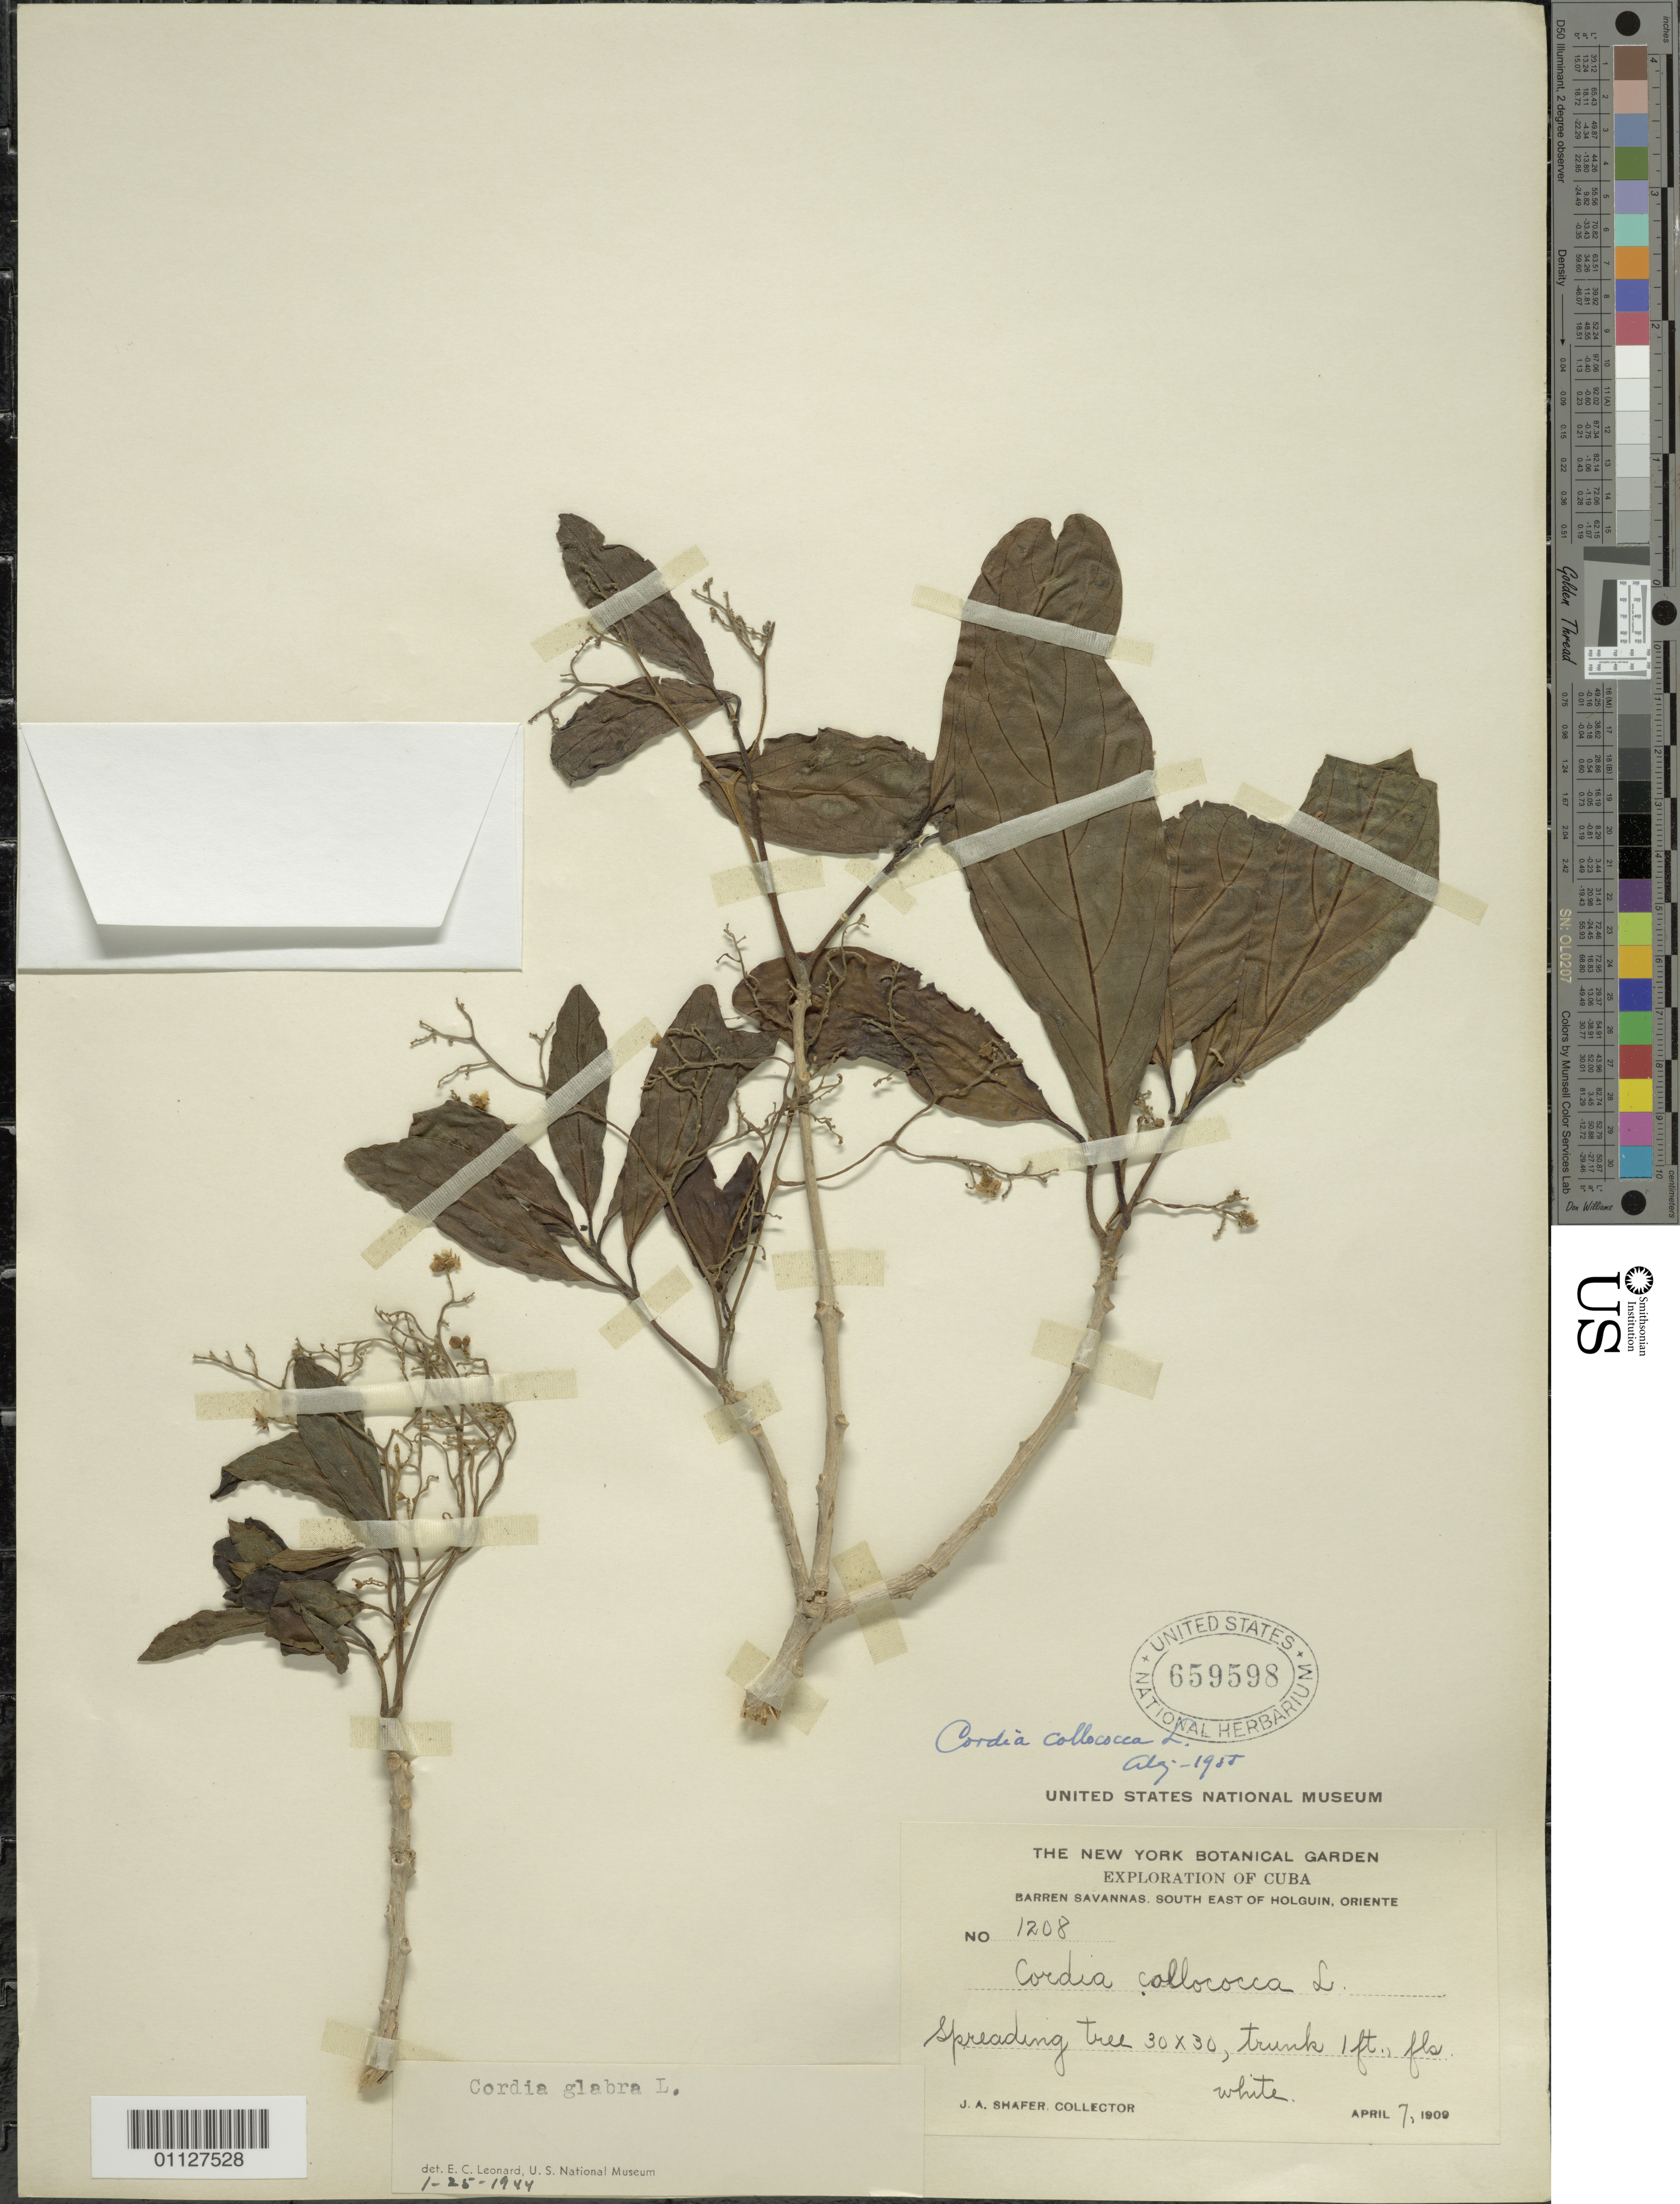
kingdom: Plantae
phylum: Tracheophyta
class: Magnoliopsida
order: Boraginales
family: Cordiaceae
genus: Cordia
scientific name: Cordia collococca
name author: L.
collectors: J. A. Shafer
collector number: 1208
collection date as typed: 07 Apr 1909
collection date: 1909-04-07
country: Cuba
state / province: Holguín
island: Cuba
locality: Barren savannas, SE of Holguin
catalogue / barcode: US 659598